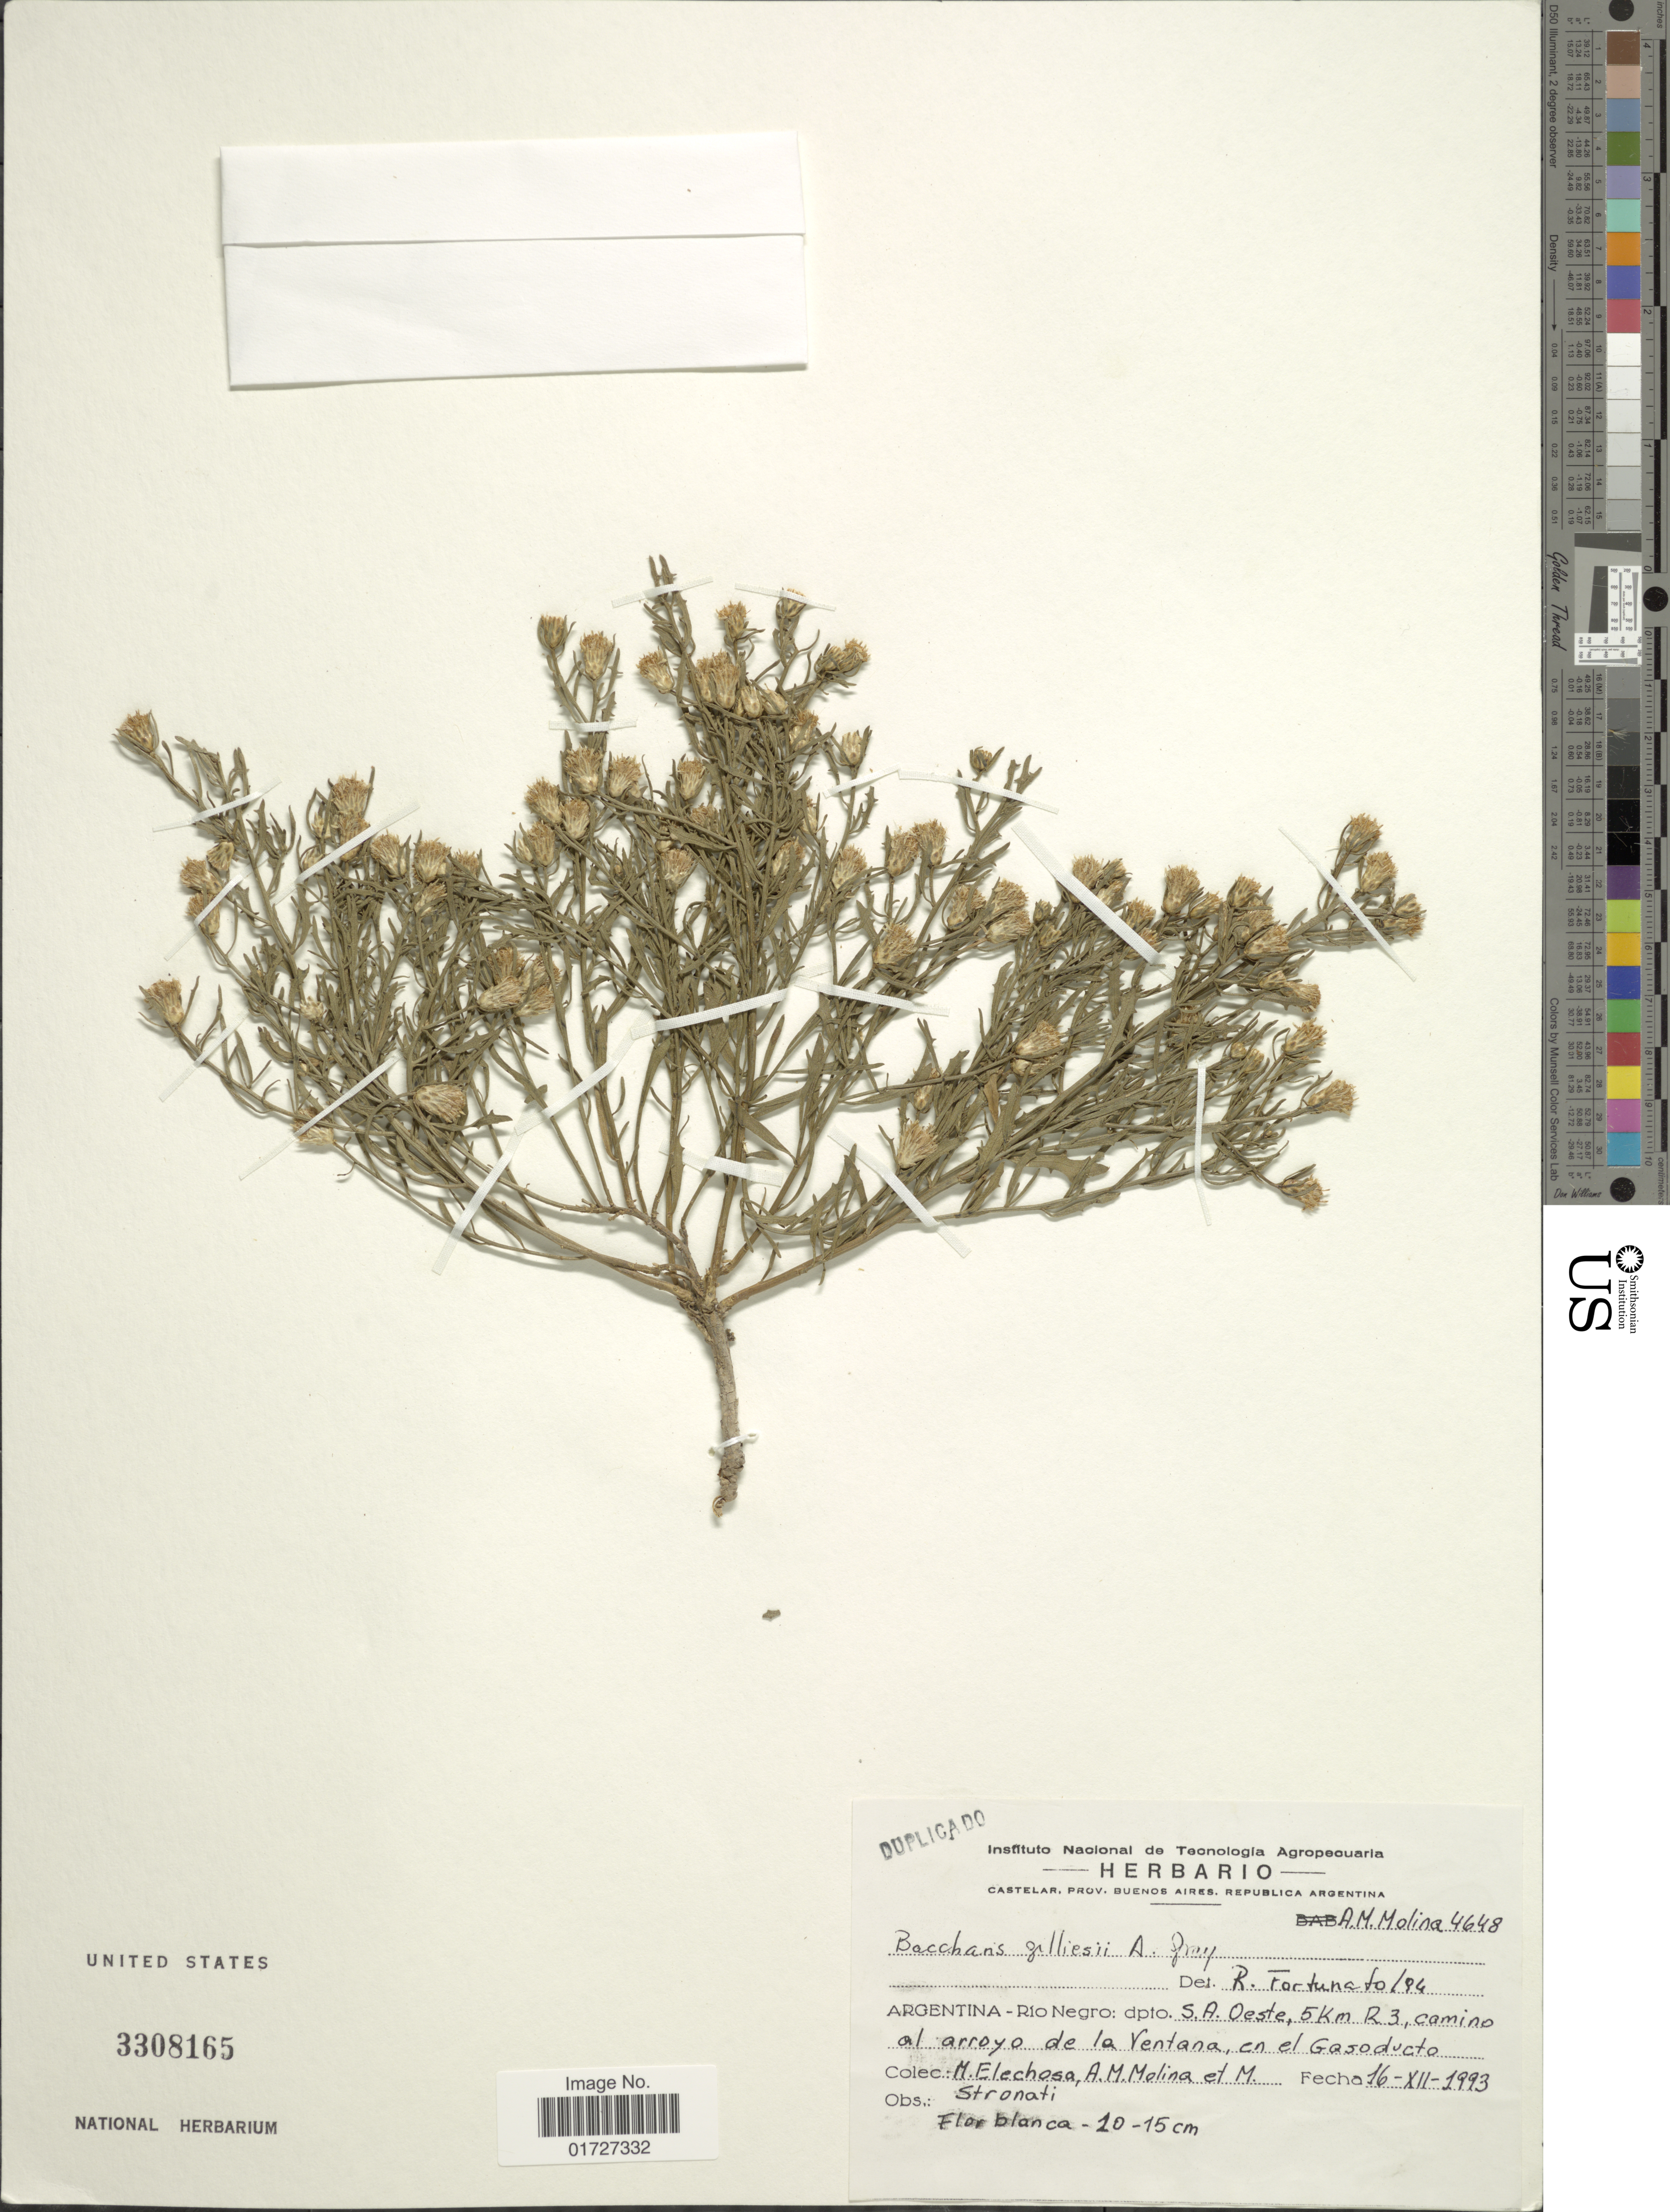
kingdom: Plantae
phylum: Tracheophyta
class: Magnoliopsida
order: Asterales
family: Asteraceae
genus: Baccharis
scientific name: Baccharis gilliesii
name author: A. Gray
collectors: M. Elechosa, A. M. Molina & M. Stronati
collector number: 4648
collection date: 1993-12-16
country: Argentina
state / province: Rio Negro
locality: Dpto. S.A. Oeste, 5 km R3, camino al arroyo de la Ventana, en el Gasoducto.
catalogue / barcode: US 3308165